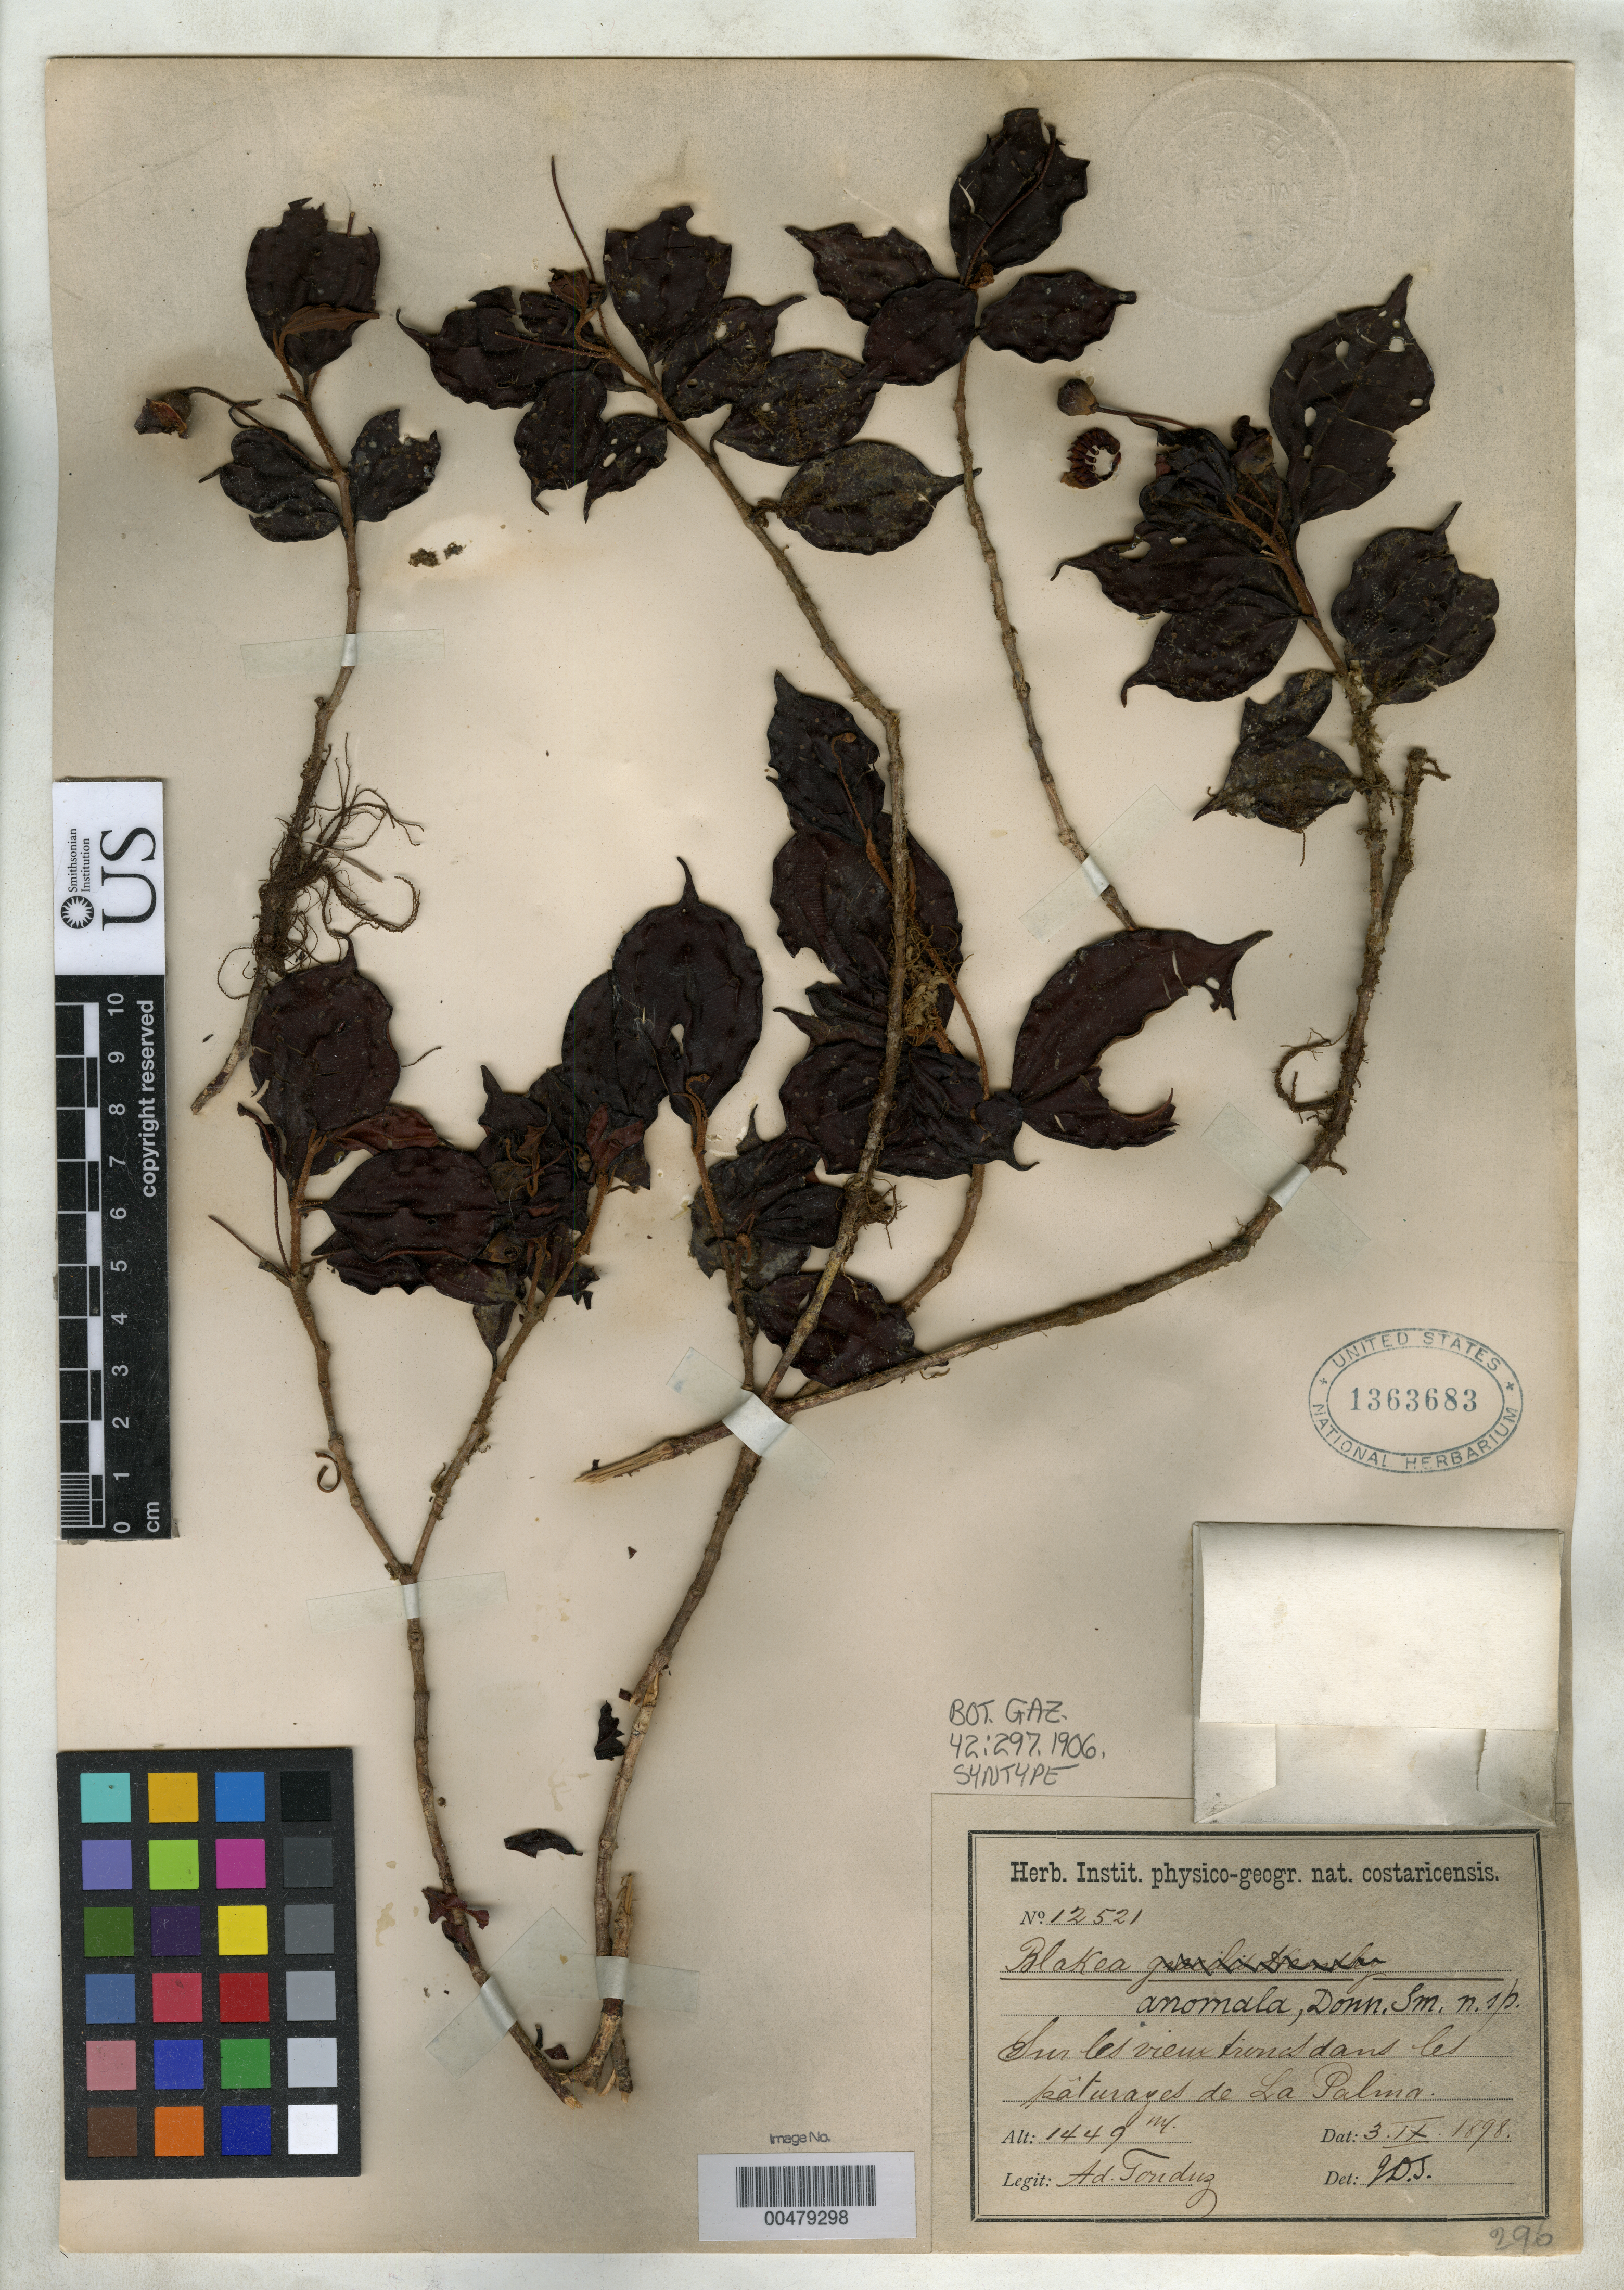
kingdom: Plantae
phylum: Tracheophyta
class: Magnoliopsida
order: Myrtales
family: Melastomataceae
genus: Blakea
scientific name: Blakea anomala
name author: Donn. Sm.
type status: Syntype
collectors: A. Tonduz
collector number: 12521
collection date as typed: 03 Sep 1898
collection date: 1898-09-03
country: Costa Rica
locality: Sur les vieux frond dans les paturages de La Palma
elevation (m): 1449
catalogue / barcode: US 1363683